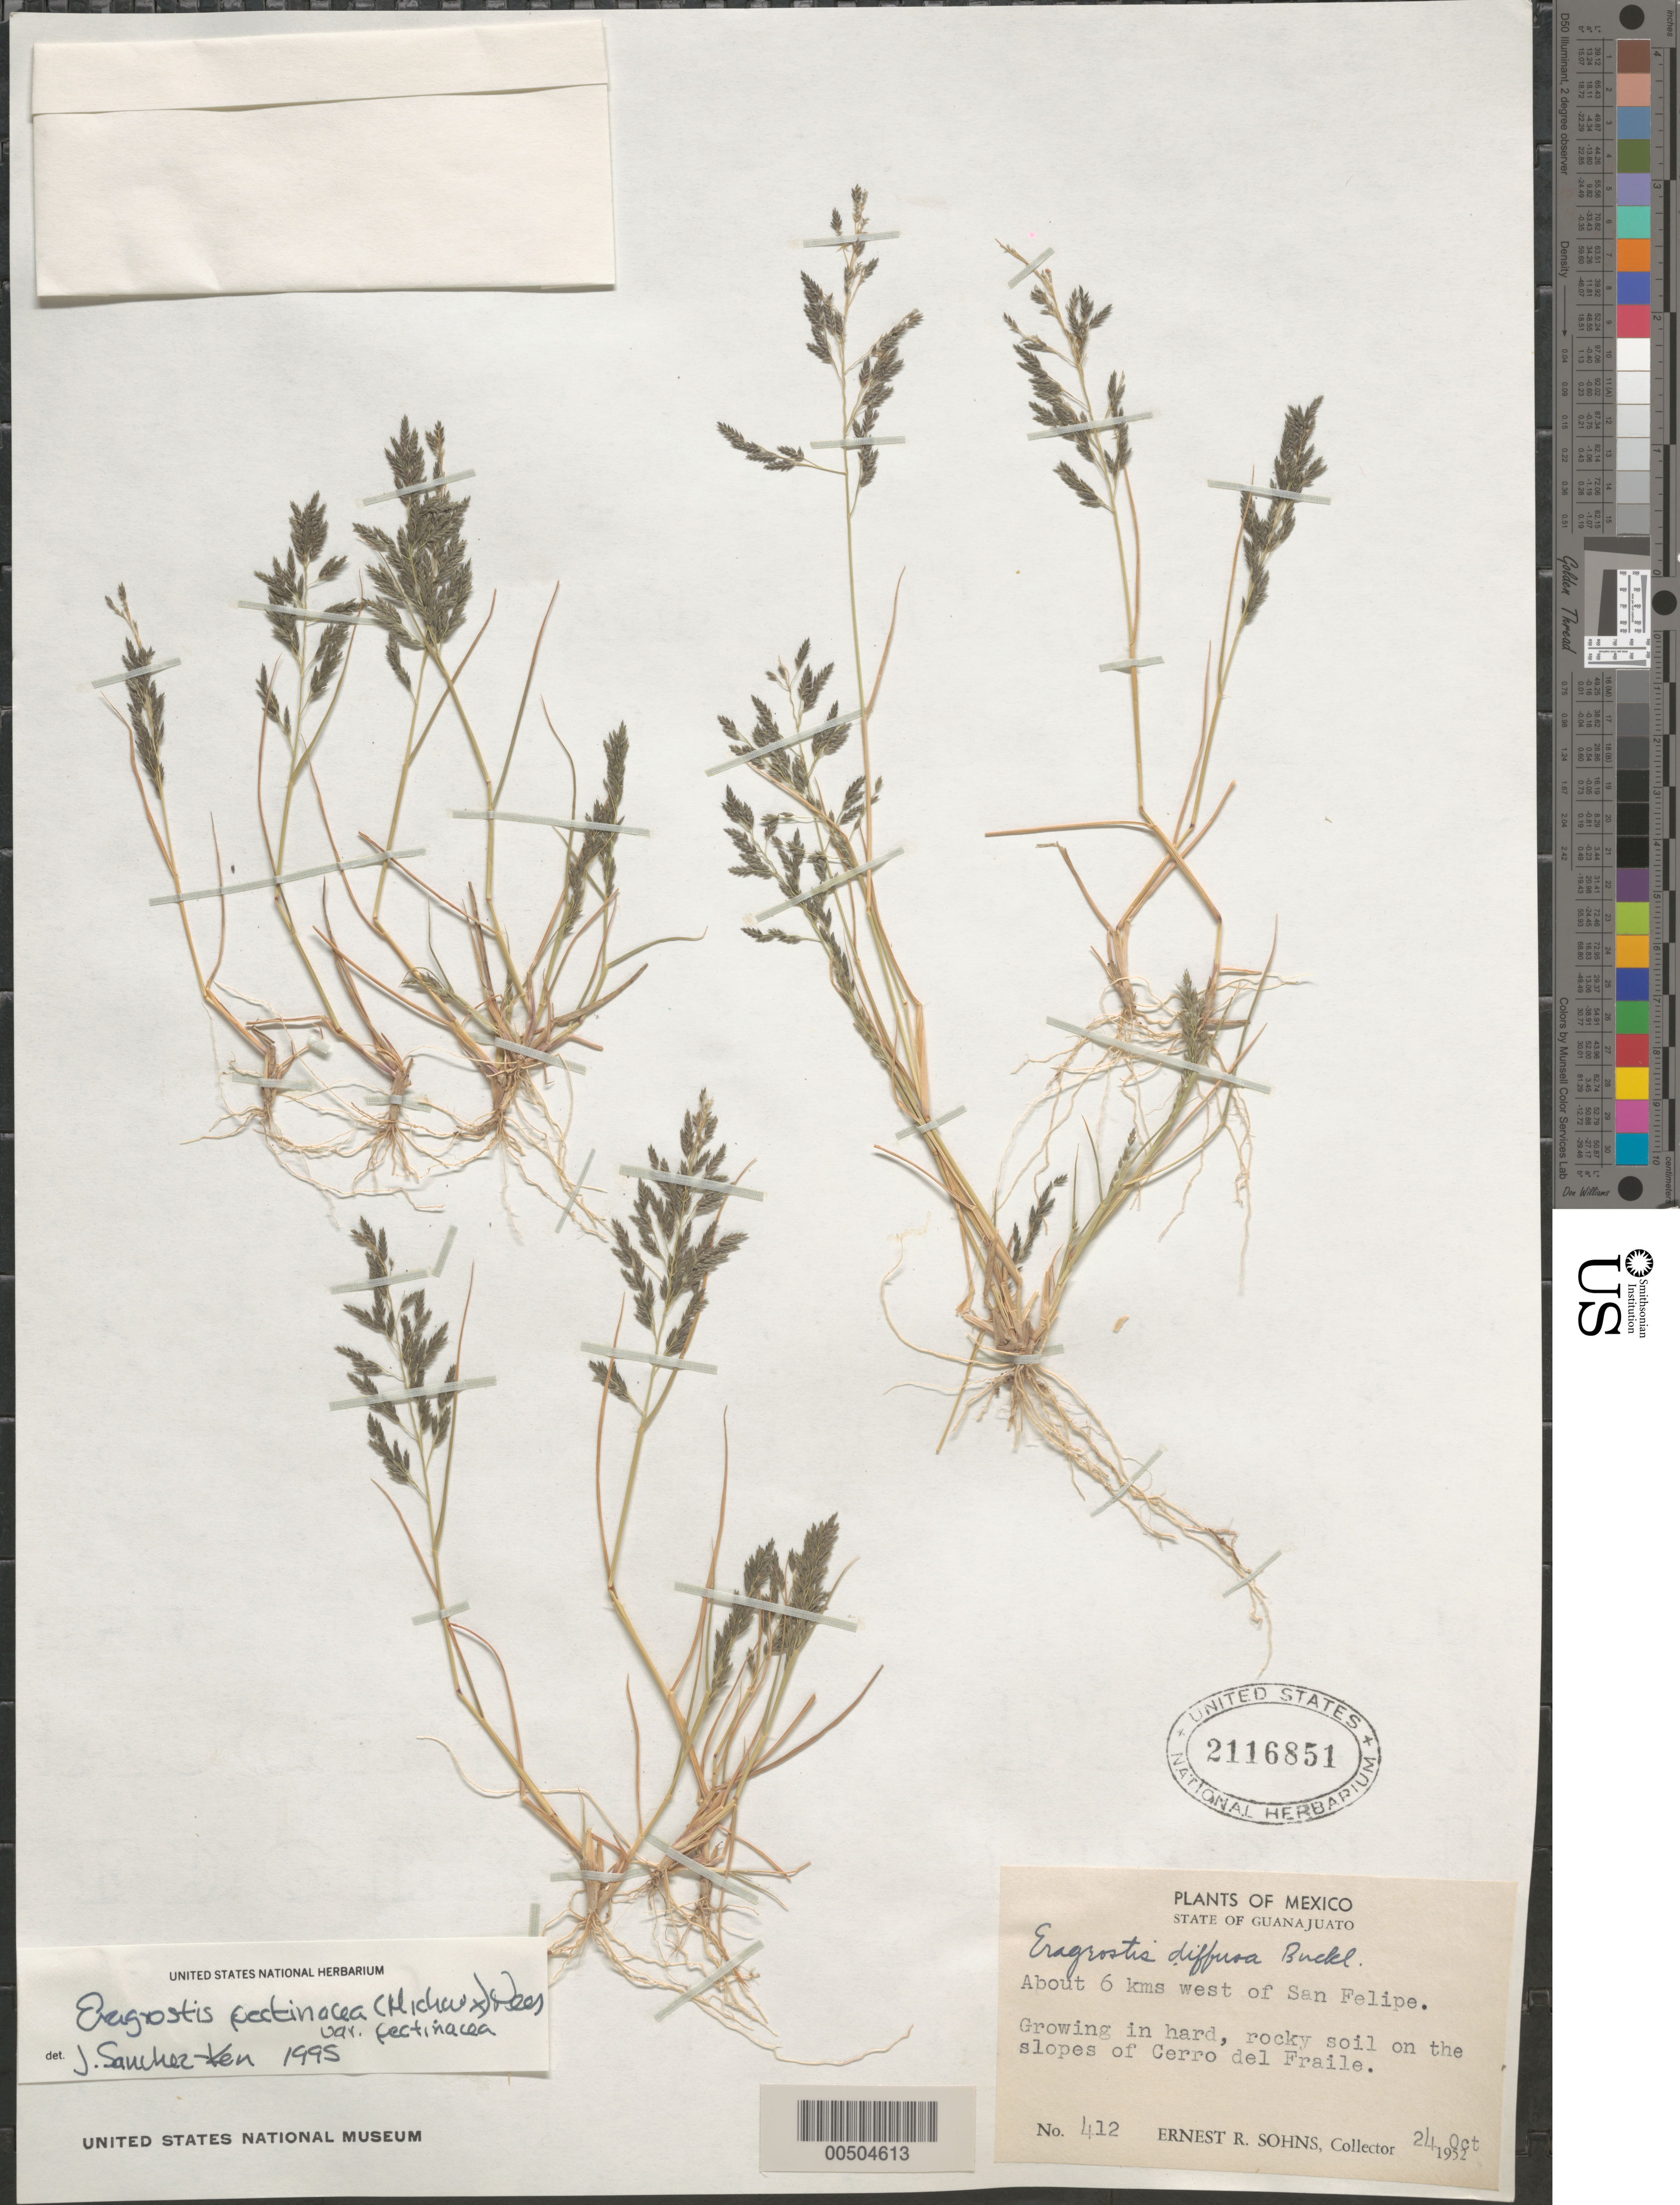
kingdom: Plantae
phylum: Tracheophyta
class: Liliopsida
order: Poales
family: Poaceae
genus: Eragrostis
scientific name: Eragrostis pectinacea var. pectinacea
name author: (Michx.) Nees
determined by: Sánchez-Ken, J. G.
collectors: E. R. Sohns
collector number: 412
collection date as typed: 24 Oct 1952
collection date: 1952-10-24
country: Mexico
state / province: Guanajuato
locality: About 6 km W of San Felipe, slopes of Cerro del Fraile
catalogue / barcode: US 2116851